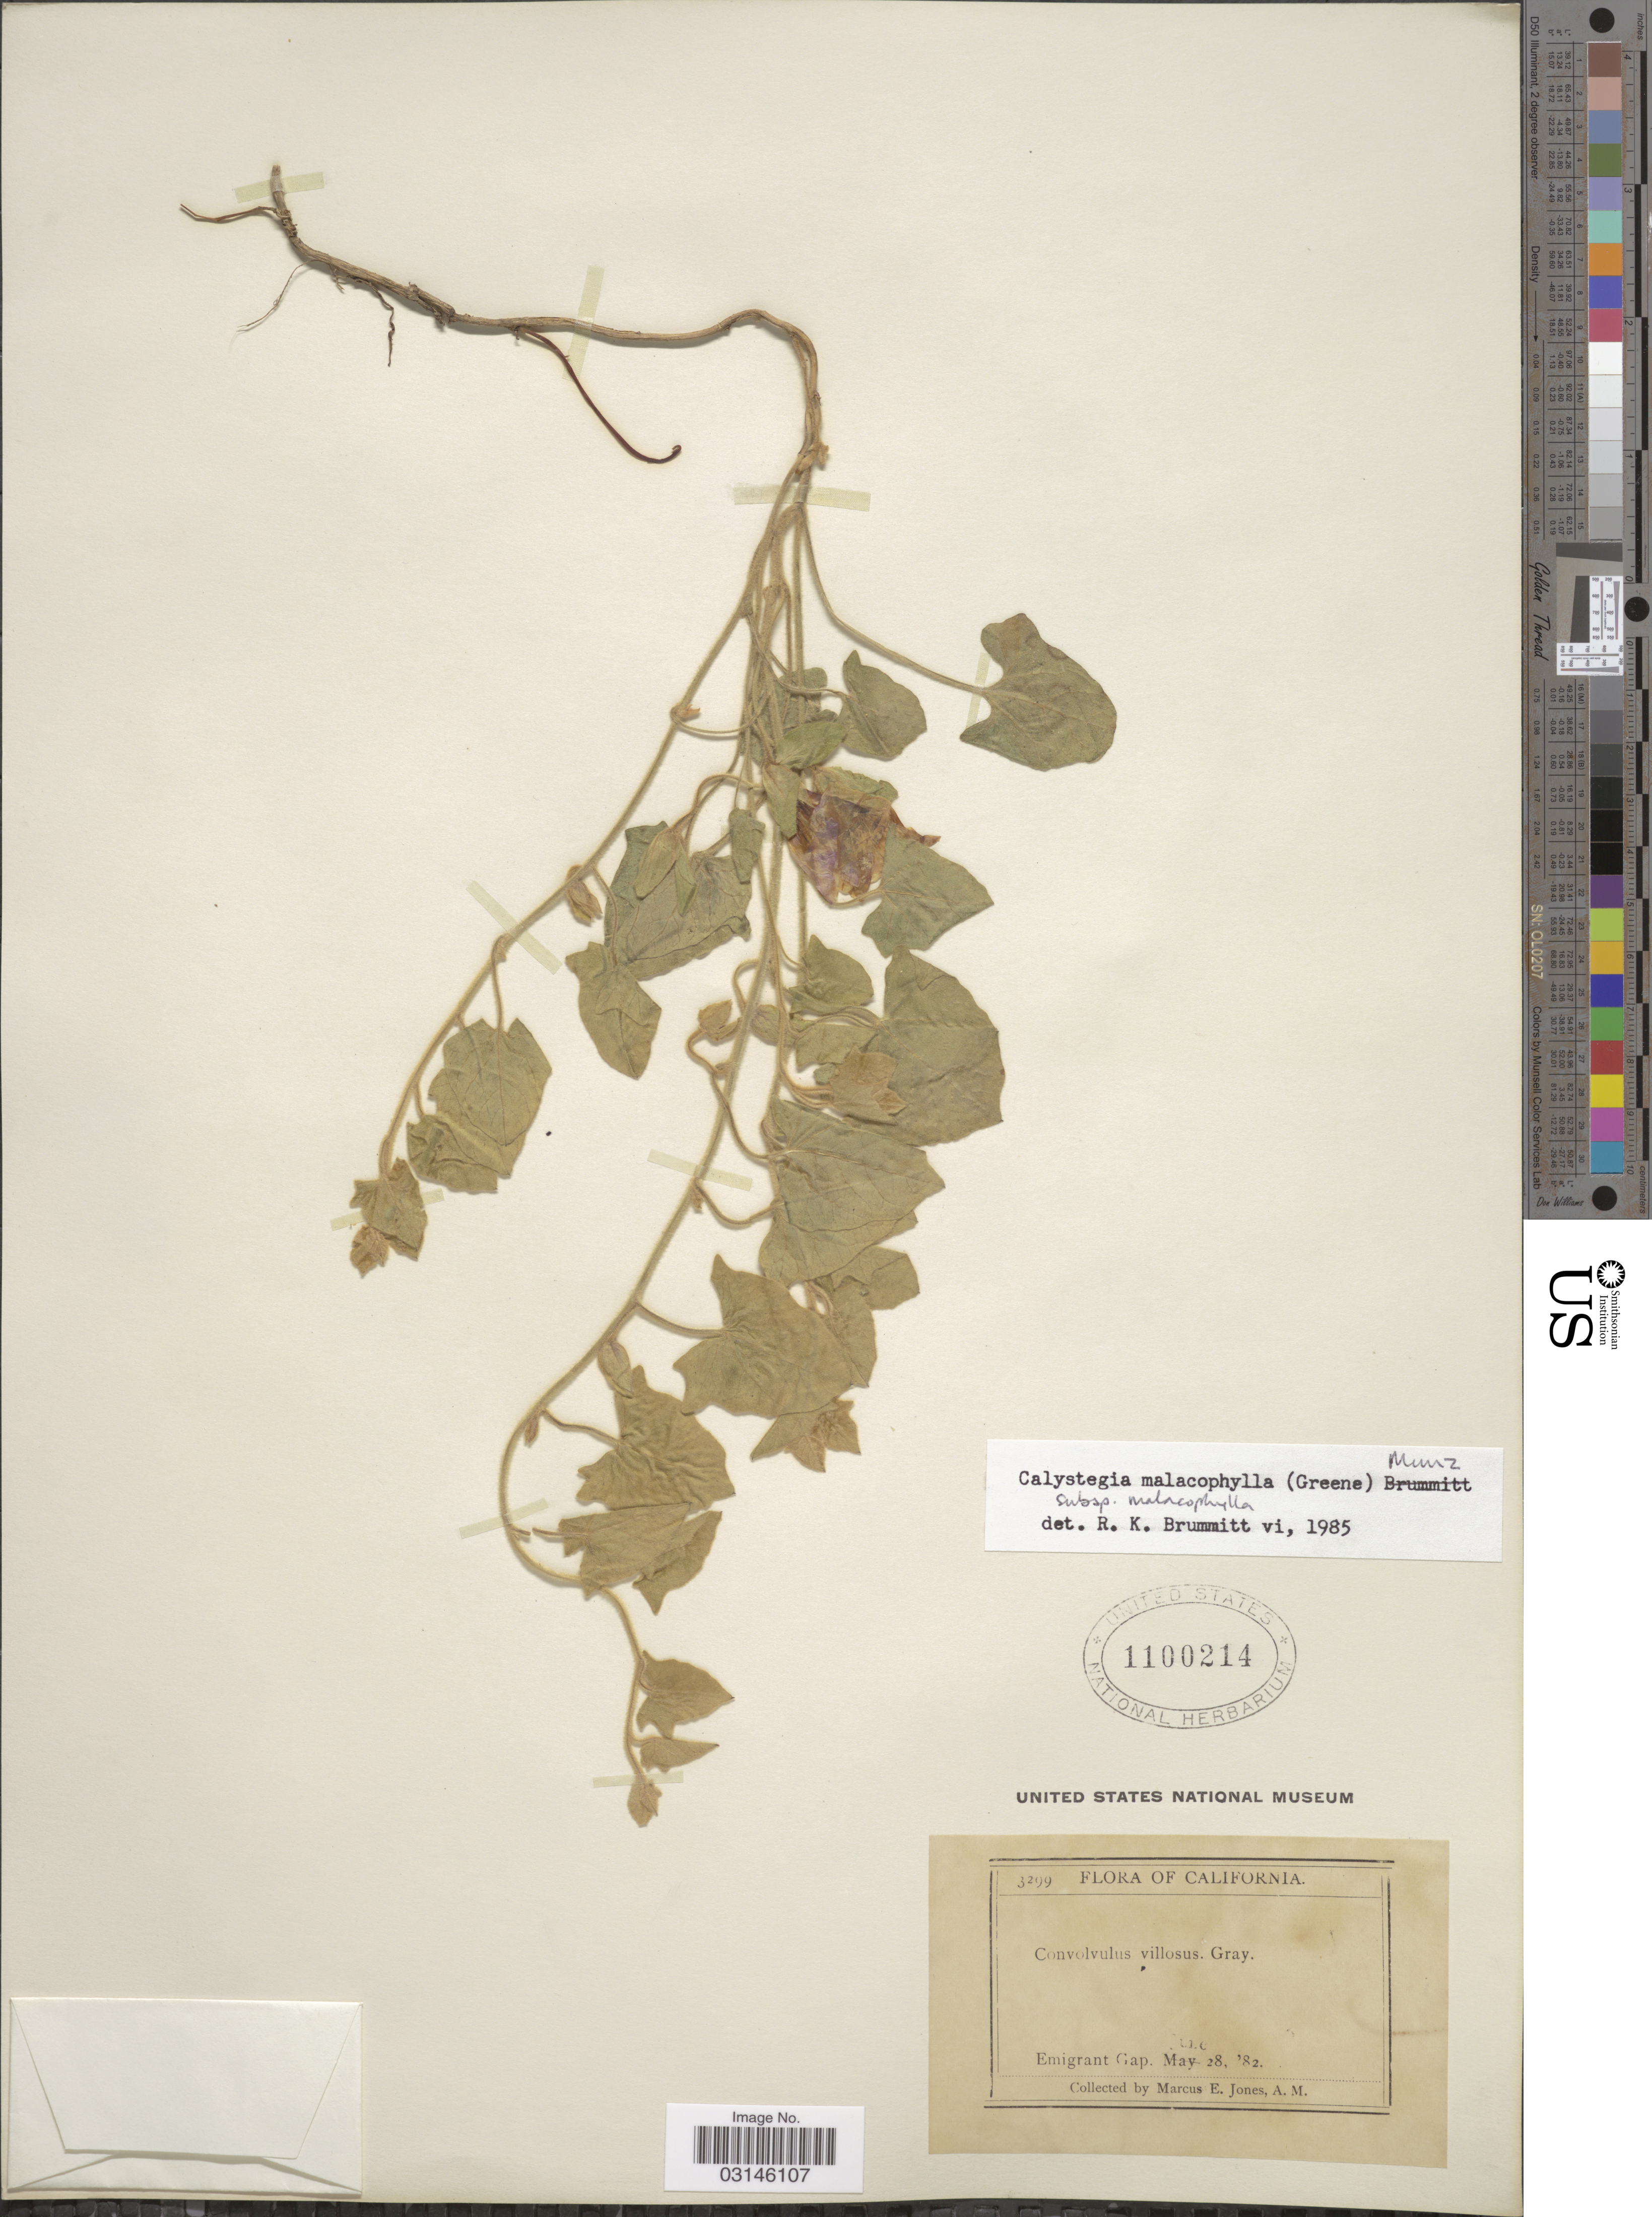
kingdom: Plantae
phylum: Tracheophyta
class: Magnoliopsida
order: Solanales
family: Convolvulaceae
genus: Calystegia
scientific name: Calystegia malacophylla subsp. malacophylla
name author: (Greene) Munz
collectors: M. E. Jones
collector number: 3299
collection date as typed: Transcribed d/m/y: 28/7/82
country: United States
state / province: California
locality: Emigrant Gap.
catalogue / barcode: US 1100214